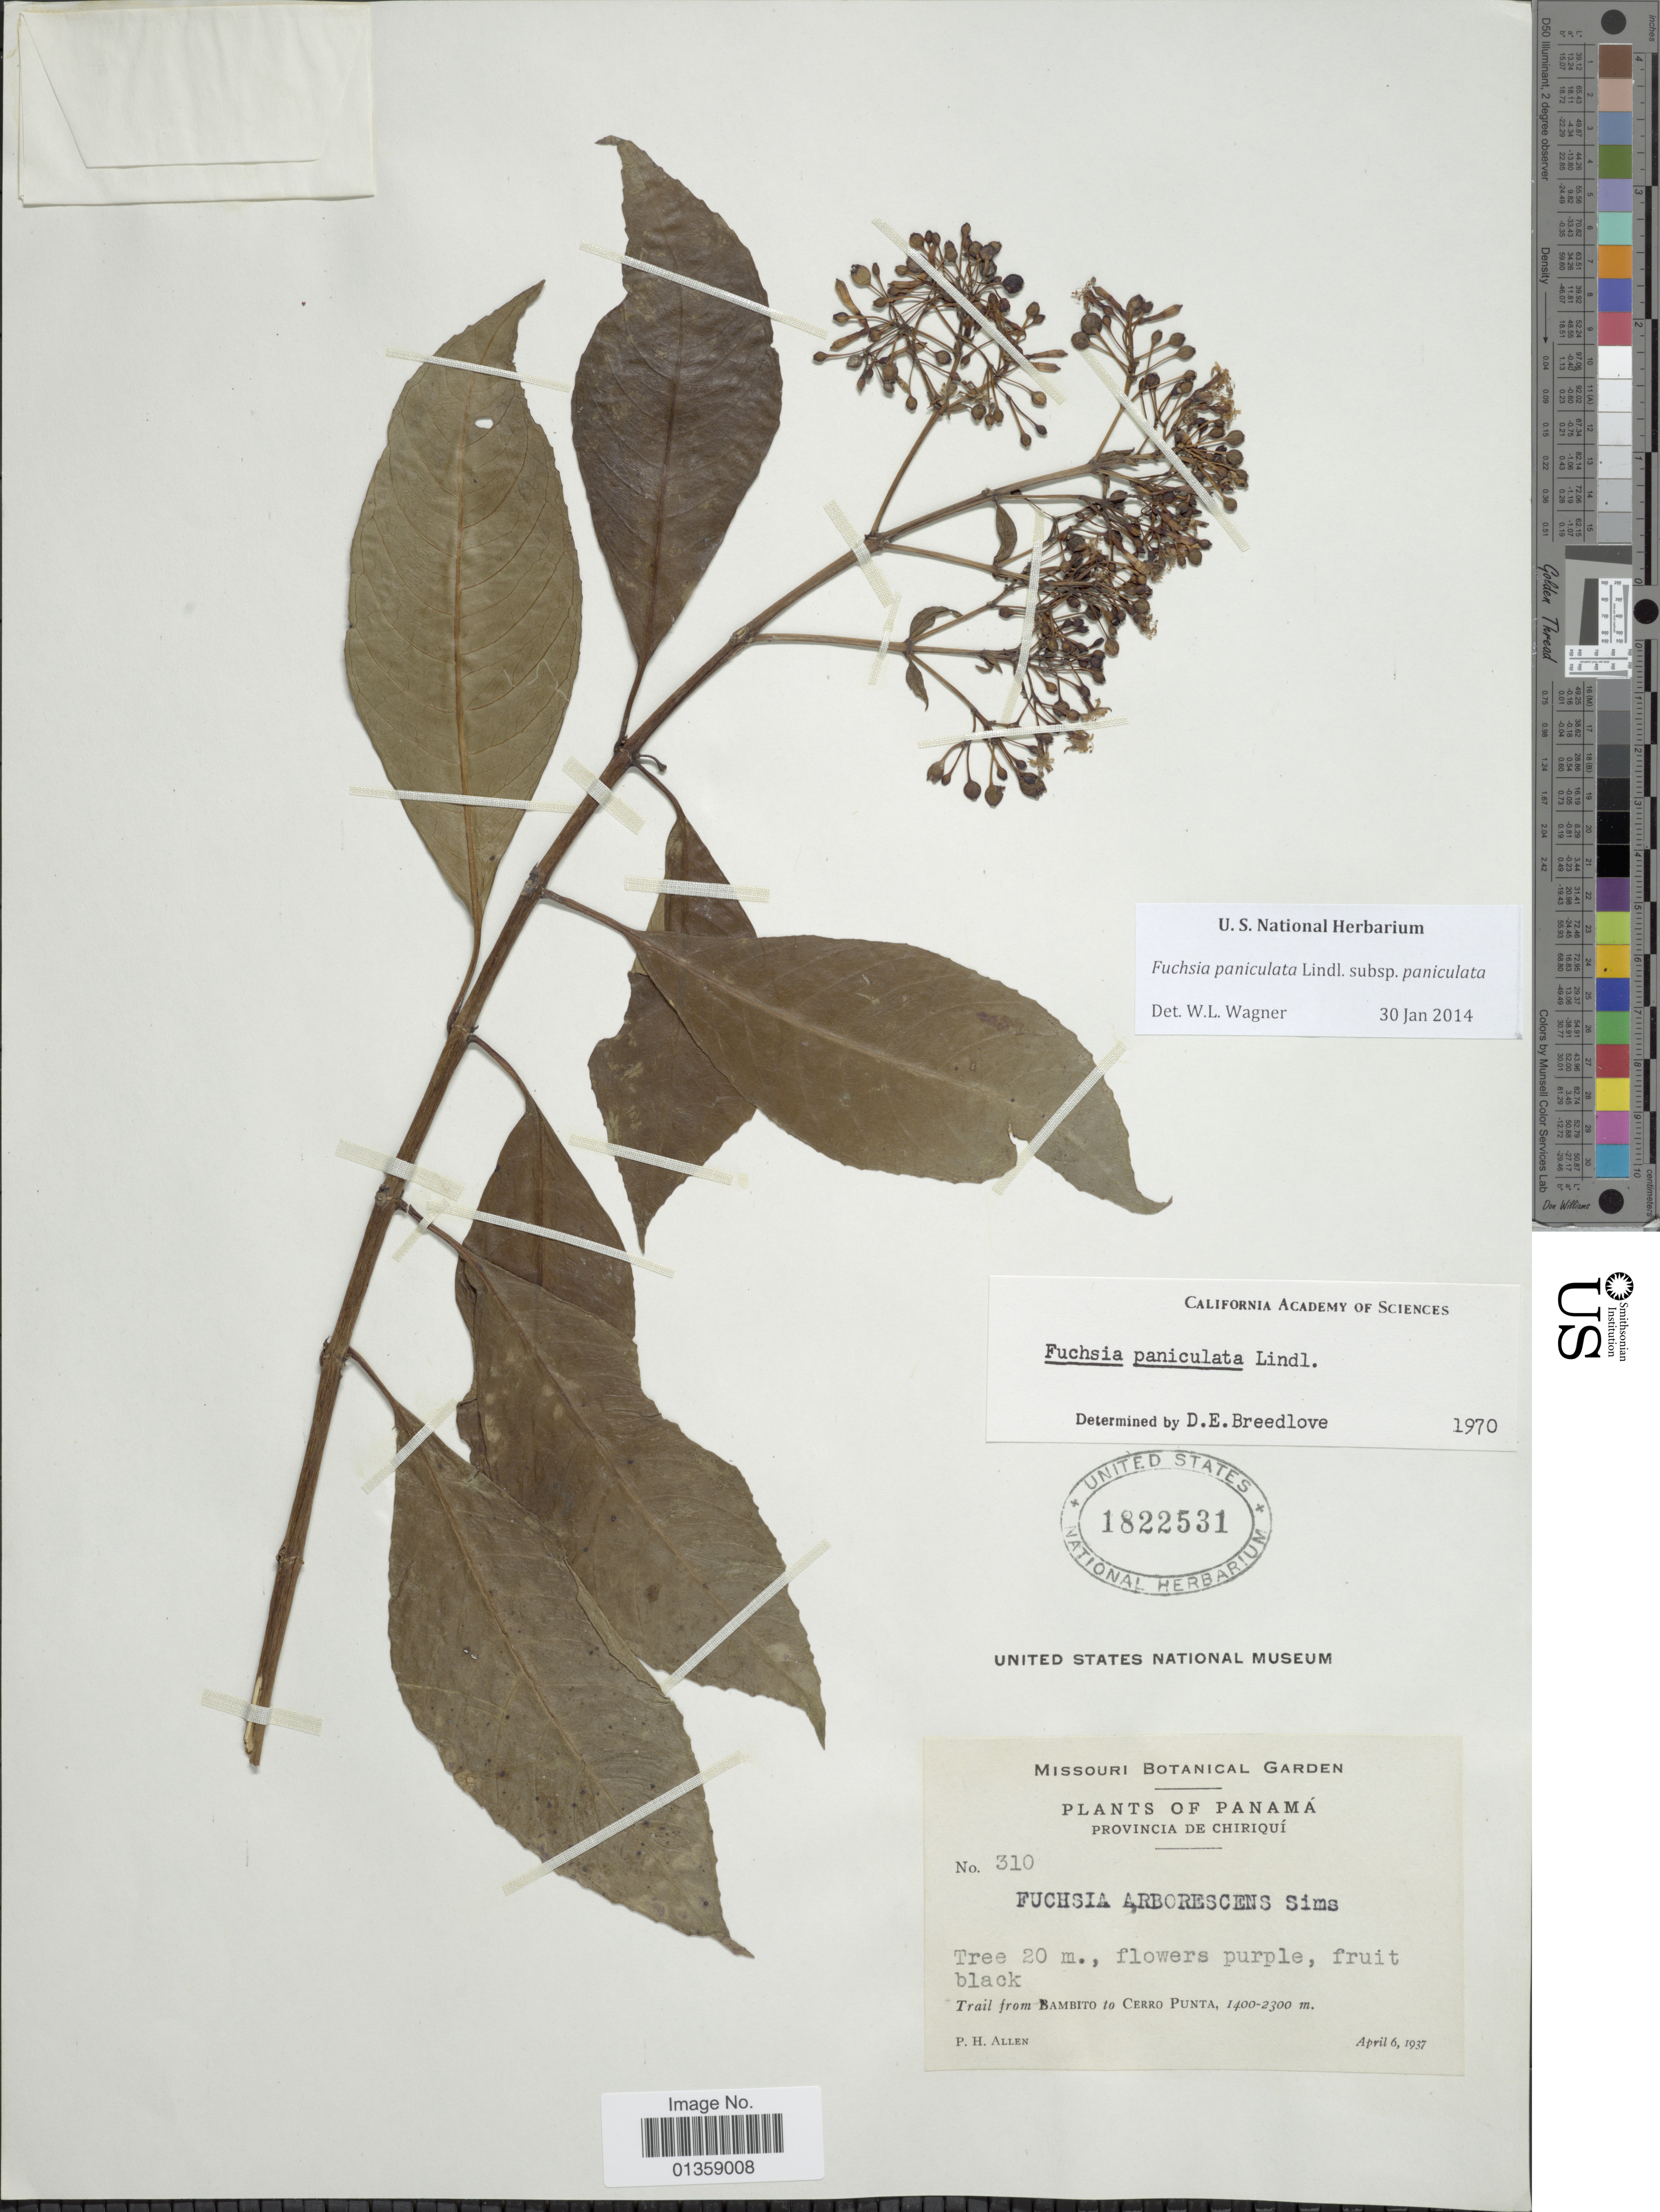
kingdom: Plantae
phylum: Tracheophyta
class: Magnoliopsida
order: Myrtales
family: Onagraceae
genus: Fuchsia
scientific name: Fuchsia paniculata subsp. paniculata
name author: Lindl.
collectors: P. H. Allen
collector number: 310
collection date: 1937-04-06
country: Panama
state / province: Chiriqui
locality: Trail from Bambito to Cerro Punta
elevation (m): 1400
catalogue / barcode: US 1822531